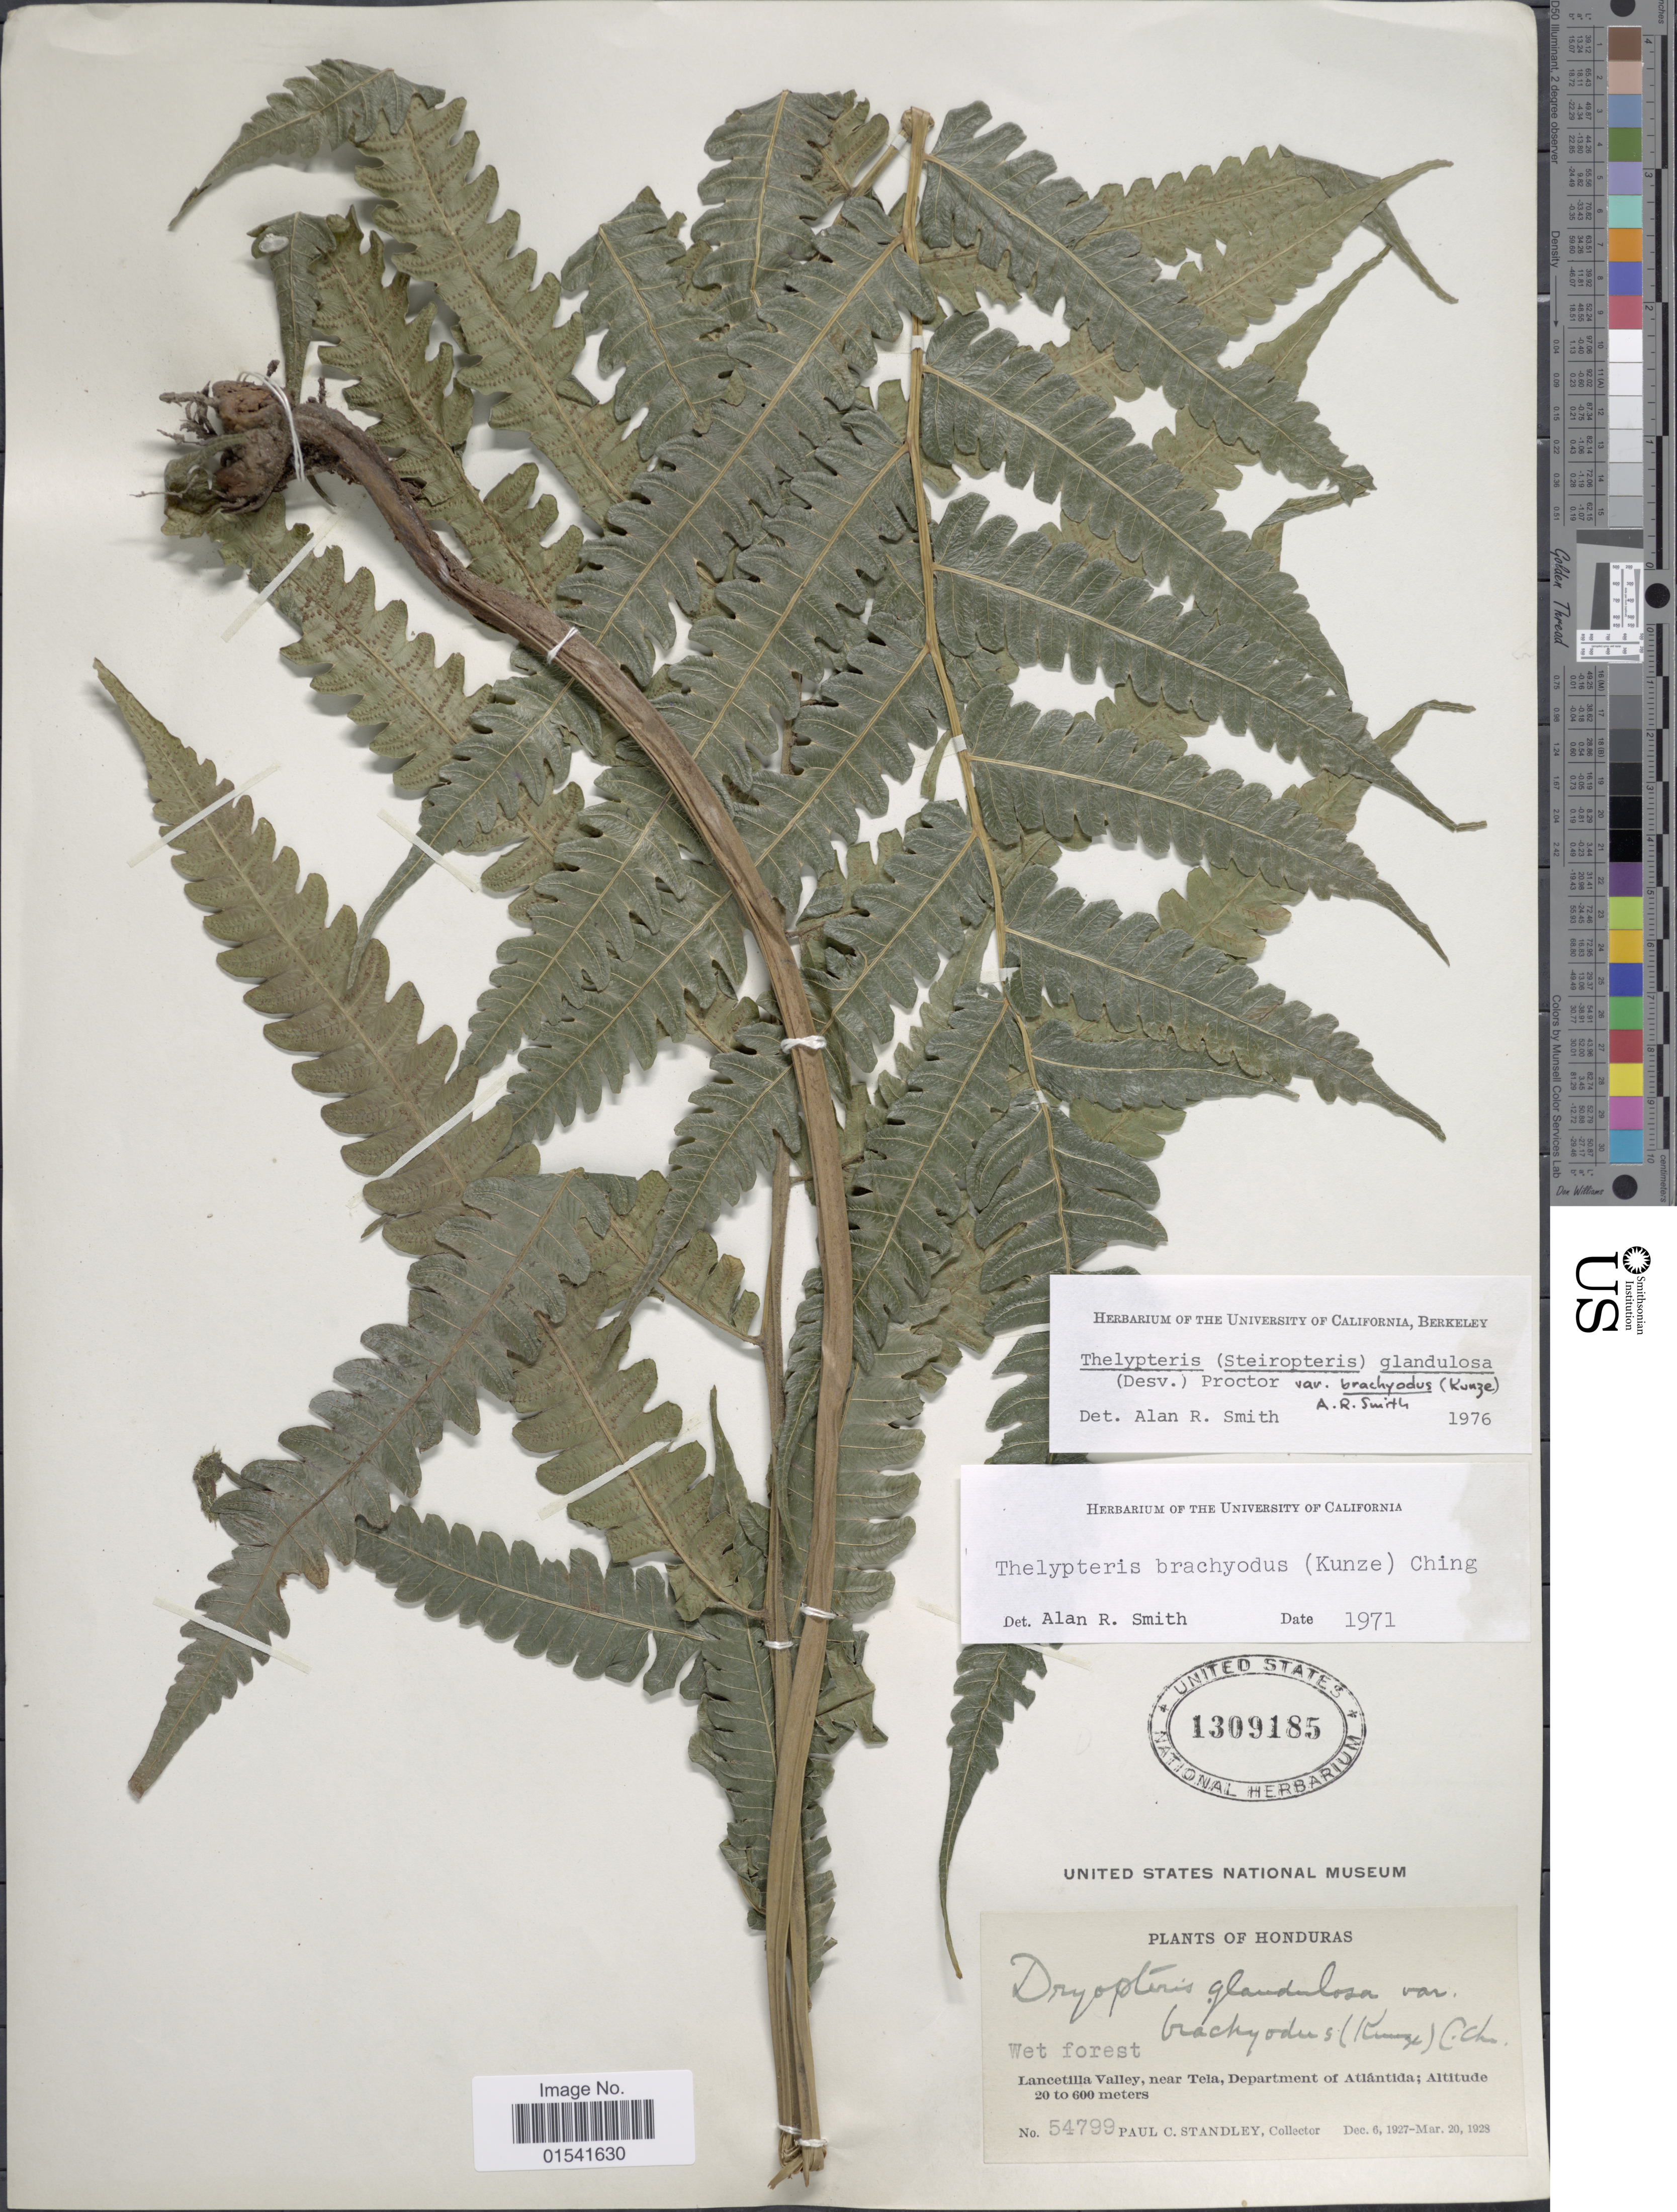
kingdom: Plantae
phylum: Tracheophyta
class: Polypodiopsida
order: Polypodiales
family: Thelypteridaceae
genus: Steiropteris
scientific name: Steiropteris glandulosa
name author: (Hook. f.) Pic. Serm.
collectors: P. C. Standley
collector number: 54799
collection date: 1927-12-06/1928-03-20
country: Honduras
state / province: Atlántida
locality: Lancetilla Valley, near Tela, Department of Atlántida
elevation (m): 20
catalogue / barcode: US 1309185